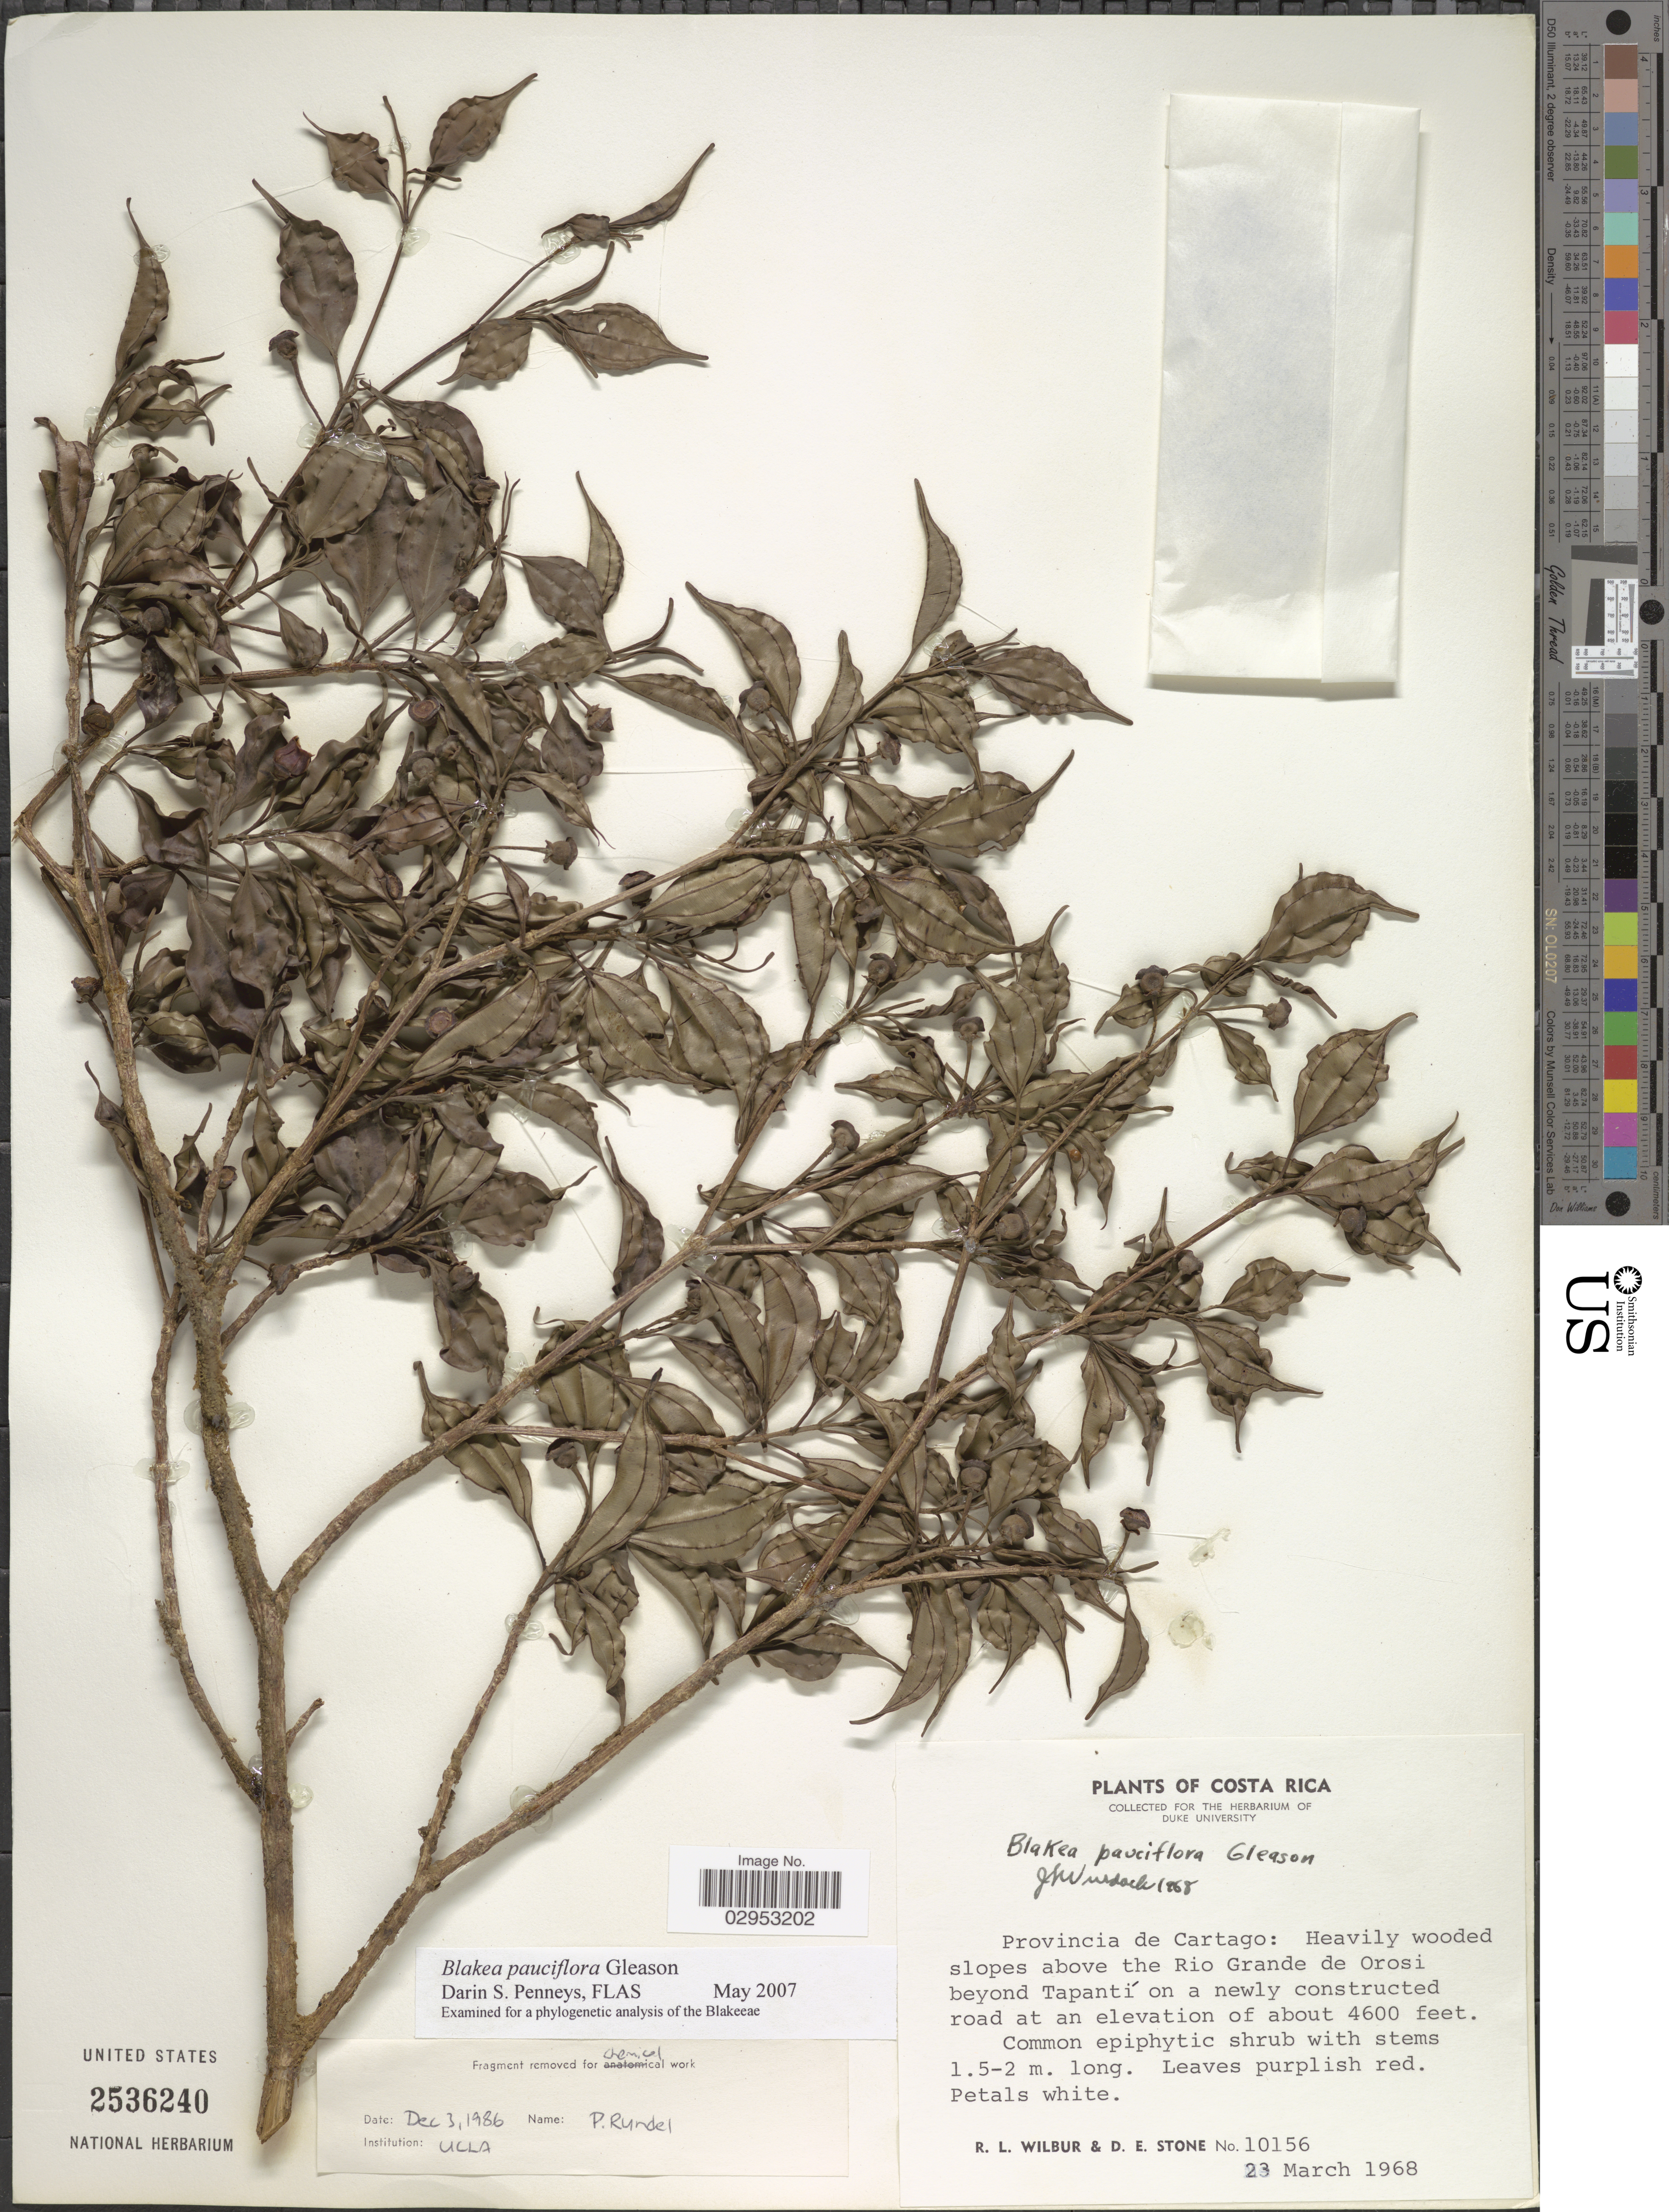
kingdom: Plantae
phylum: Tracheophyta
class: Magnoliopsida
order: Myrtales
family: Melastomataceae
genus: Blakea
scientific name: Blakea pauciflora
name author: Gleason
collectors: R. L. Wilbur & D. E. Stone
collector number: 10156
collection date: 1968-03-23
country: Costa Rica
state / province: Cartago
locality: Provincia de Cartago: Heavily wooded slopes above the Rio Grande de Orosi beyond Tapantí on a newly constructed road.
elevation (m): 4600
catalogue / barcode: US 2536240